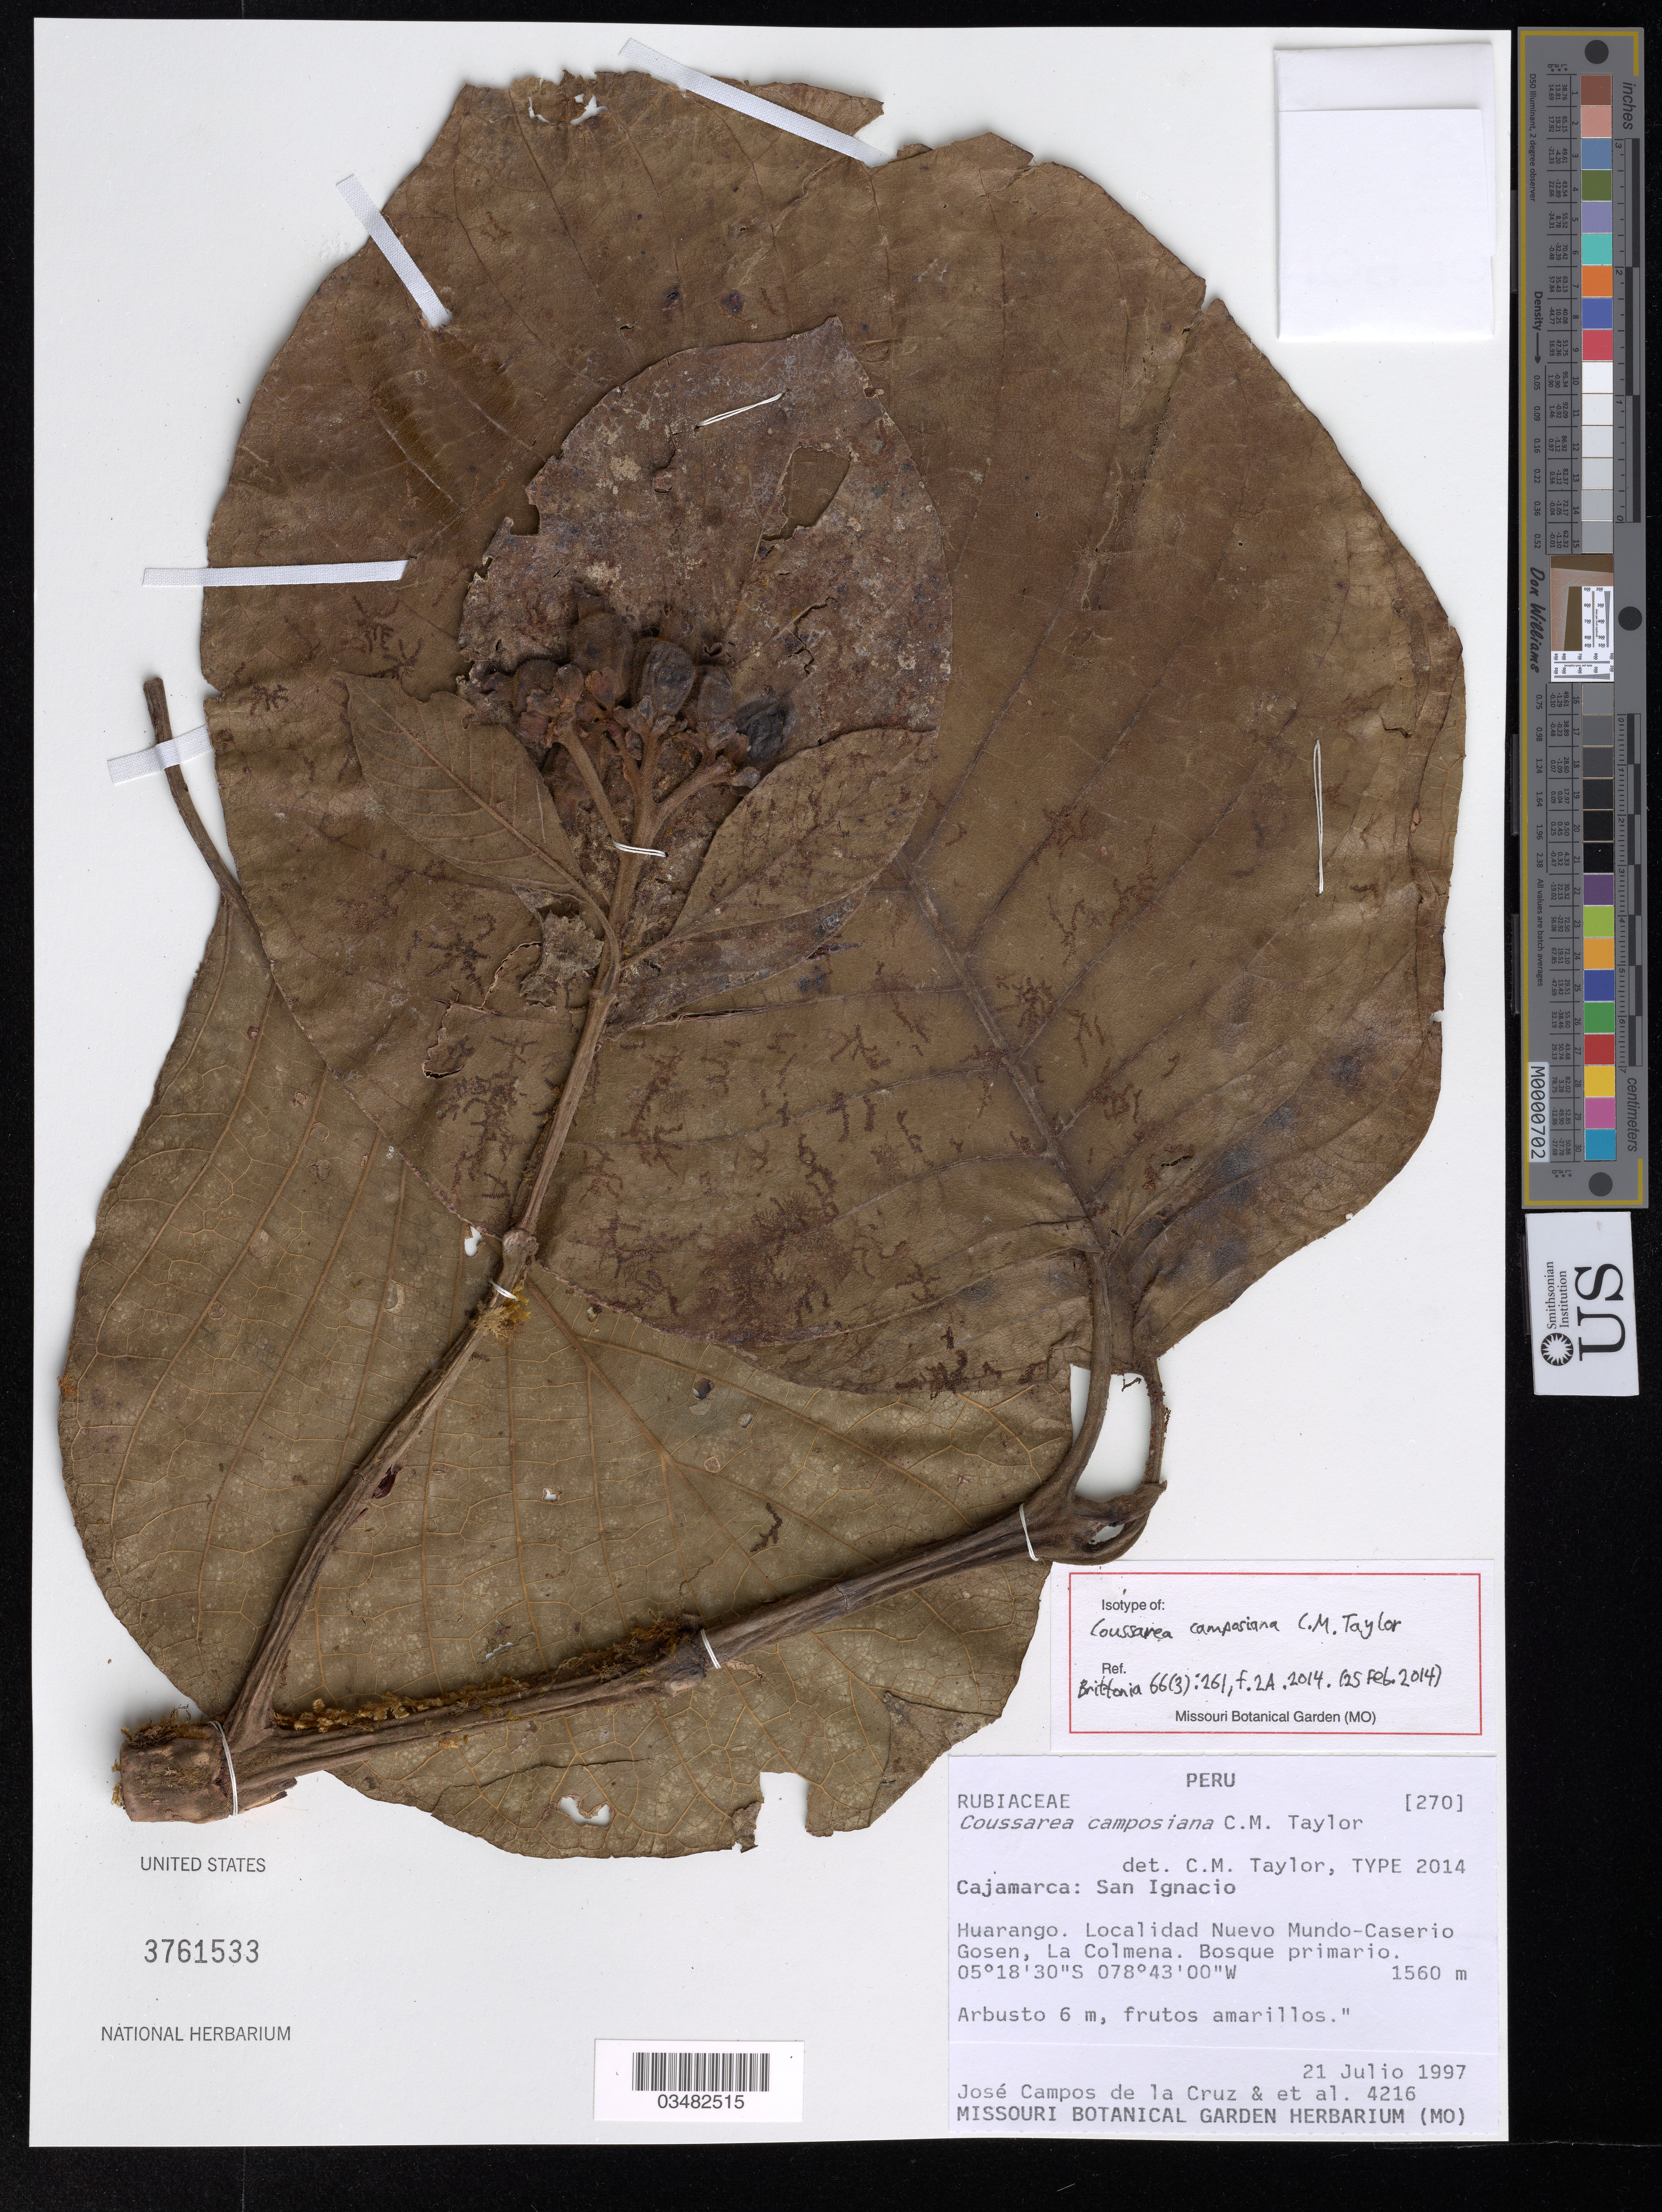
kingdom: Plantae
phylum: Tracheophyta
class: Magnoliopsida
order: Gentianales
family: Rubiaceae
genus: Coussarea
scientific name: Coussarea camposiana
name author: C.M. Taylor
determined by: Taylor, Charlotte M.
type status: Isotype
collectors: J. Campos, S. Nuñez & E. Cruz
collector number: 4216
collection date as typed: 21 Julio 1997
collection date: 1997-07-21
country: Peru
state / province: Cajamarca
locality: San Ignacio. Huarango. Localidad Nuevo. Mundo-Caserio Gosen, La Colmena.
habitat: bosque primario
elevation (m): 1560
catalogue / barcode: US 3761533